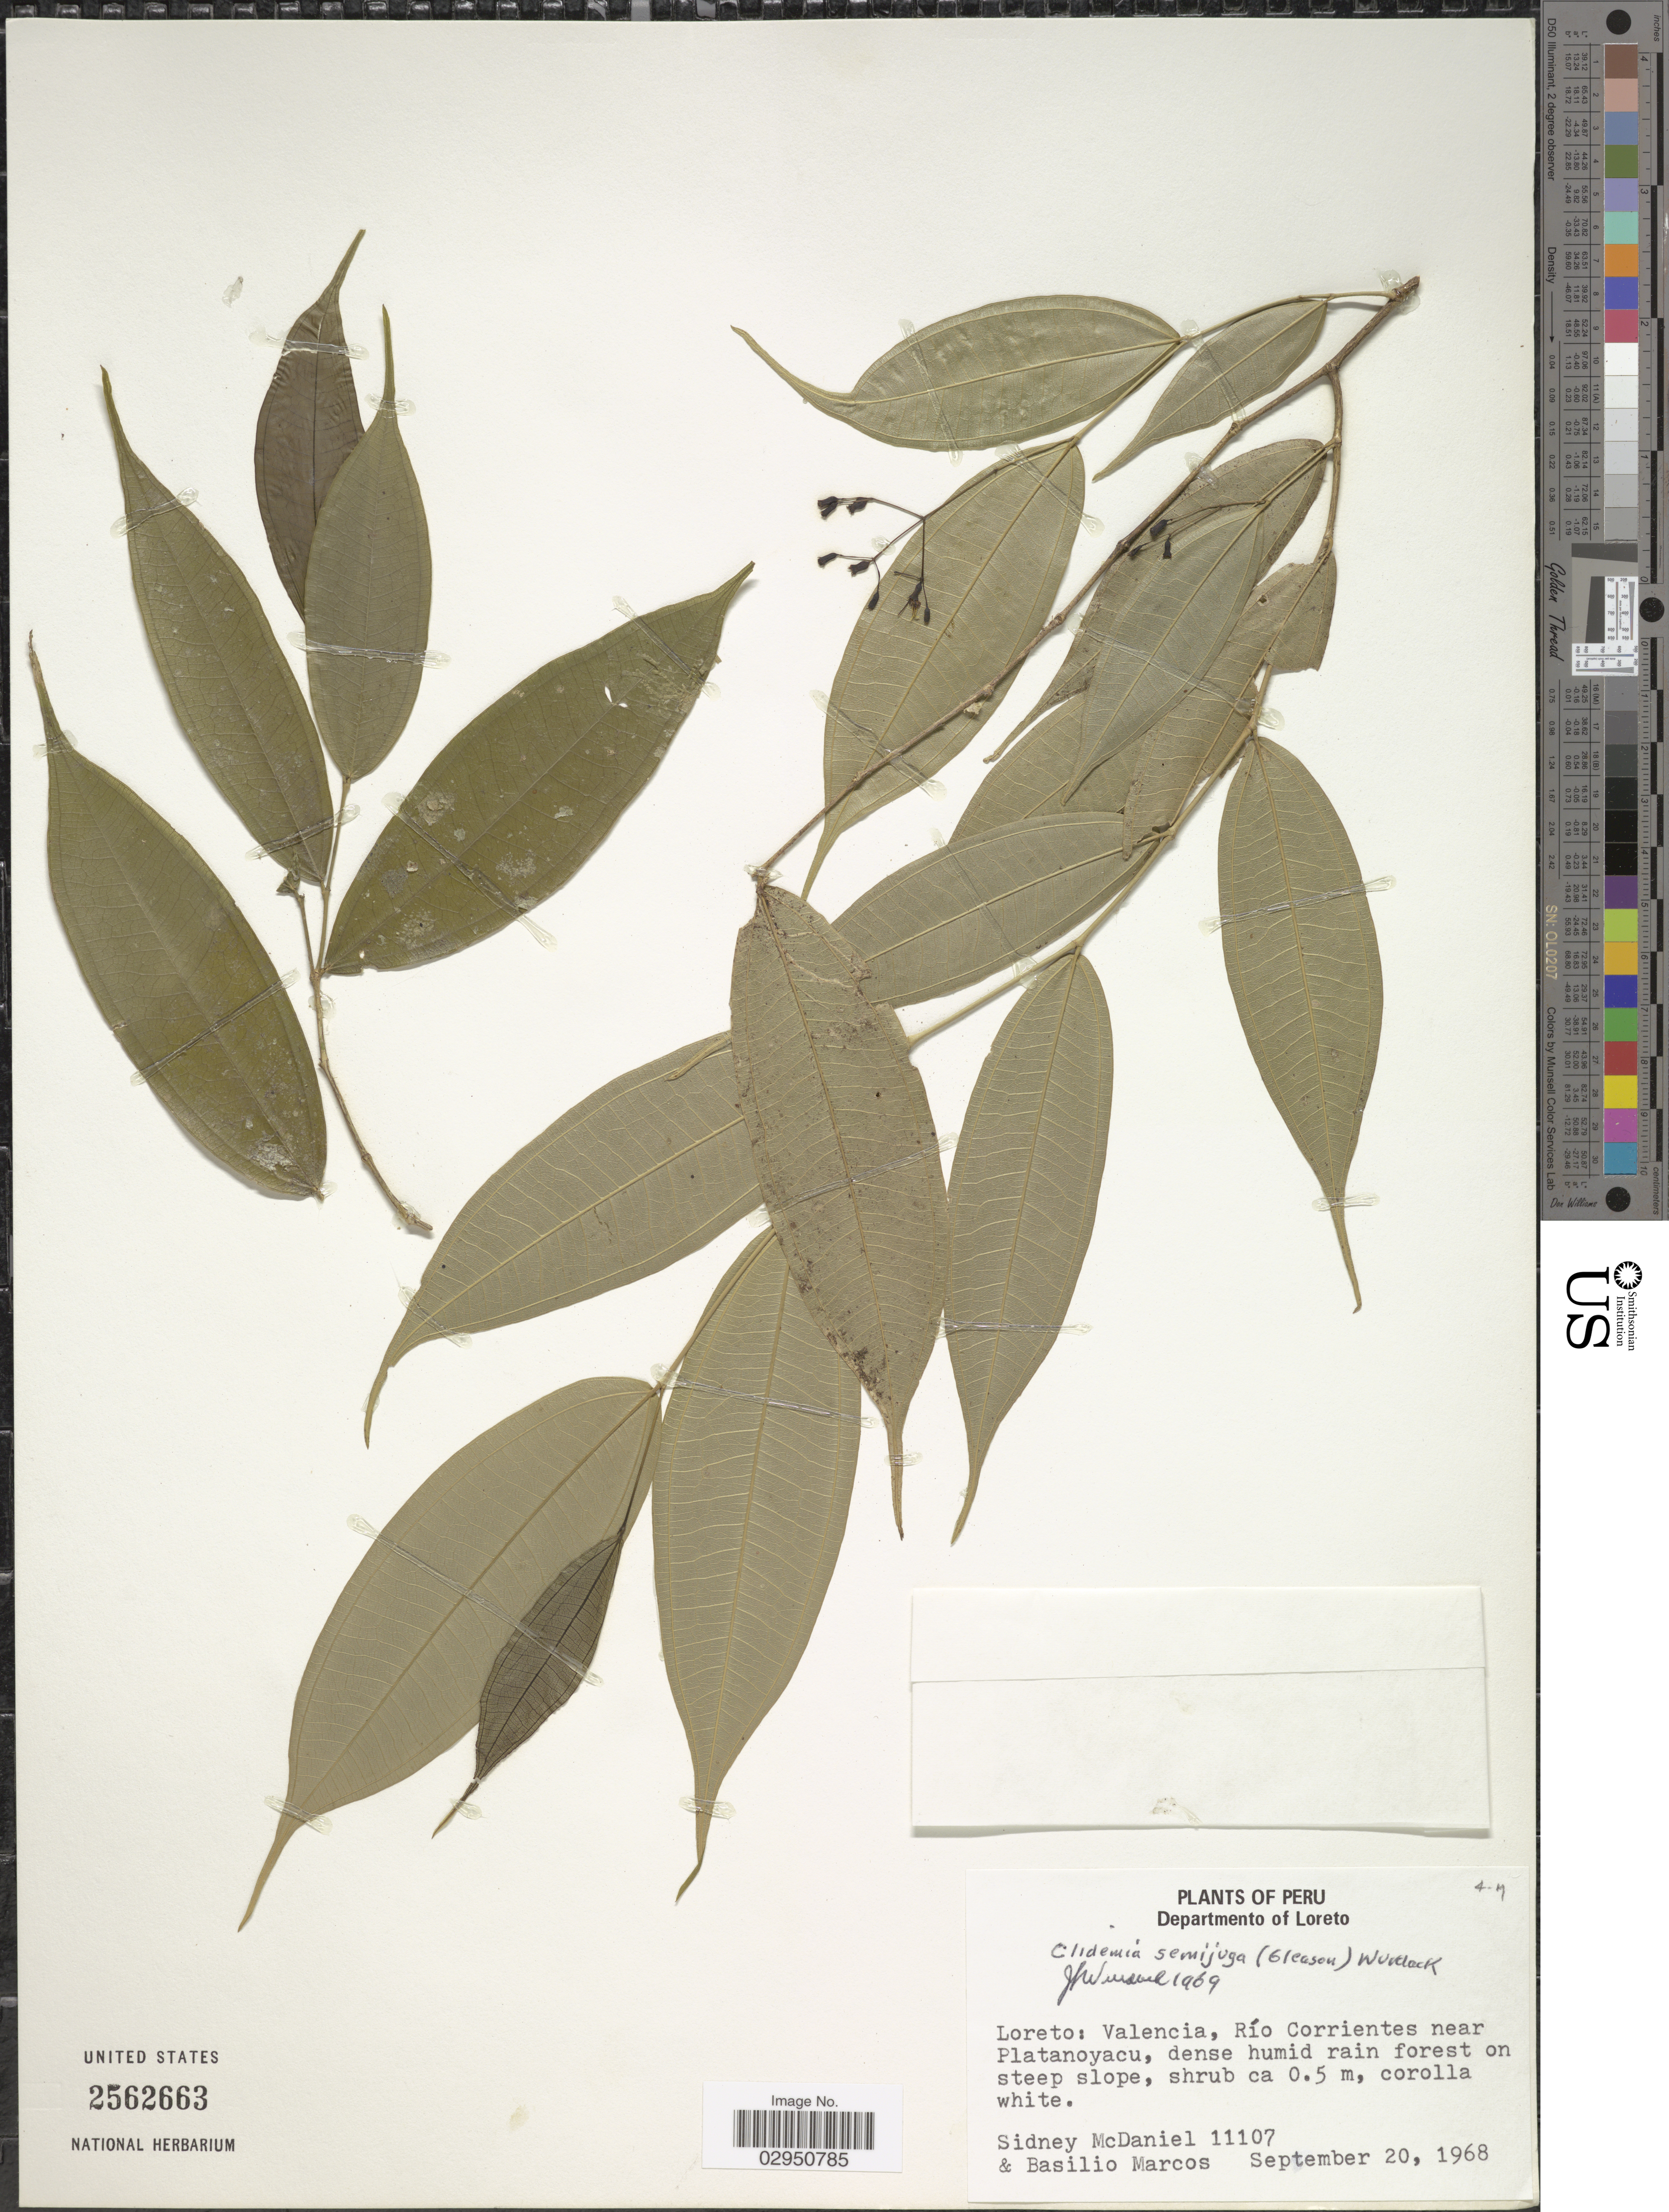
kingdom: Plantae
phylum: Tracheophyta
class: Magnoliopsida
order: Myrtales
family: Melastomataceae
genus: Clidemia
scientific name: Clidemia semijuga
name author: (Gleason) Wurdack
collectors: S. McDaniel & B. Marcos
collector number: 11107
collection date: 1968-09-20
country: Peru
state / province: Loreto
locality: Departmento of Loreto. Valencia, Río Corrientes near Platanoyacu.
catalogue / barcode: US 2562663